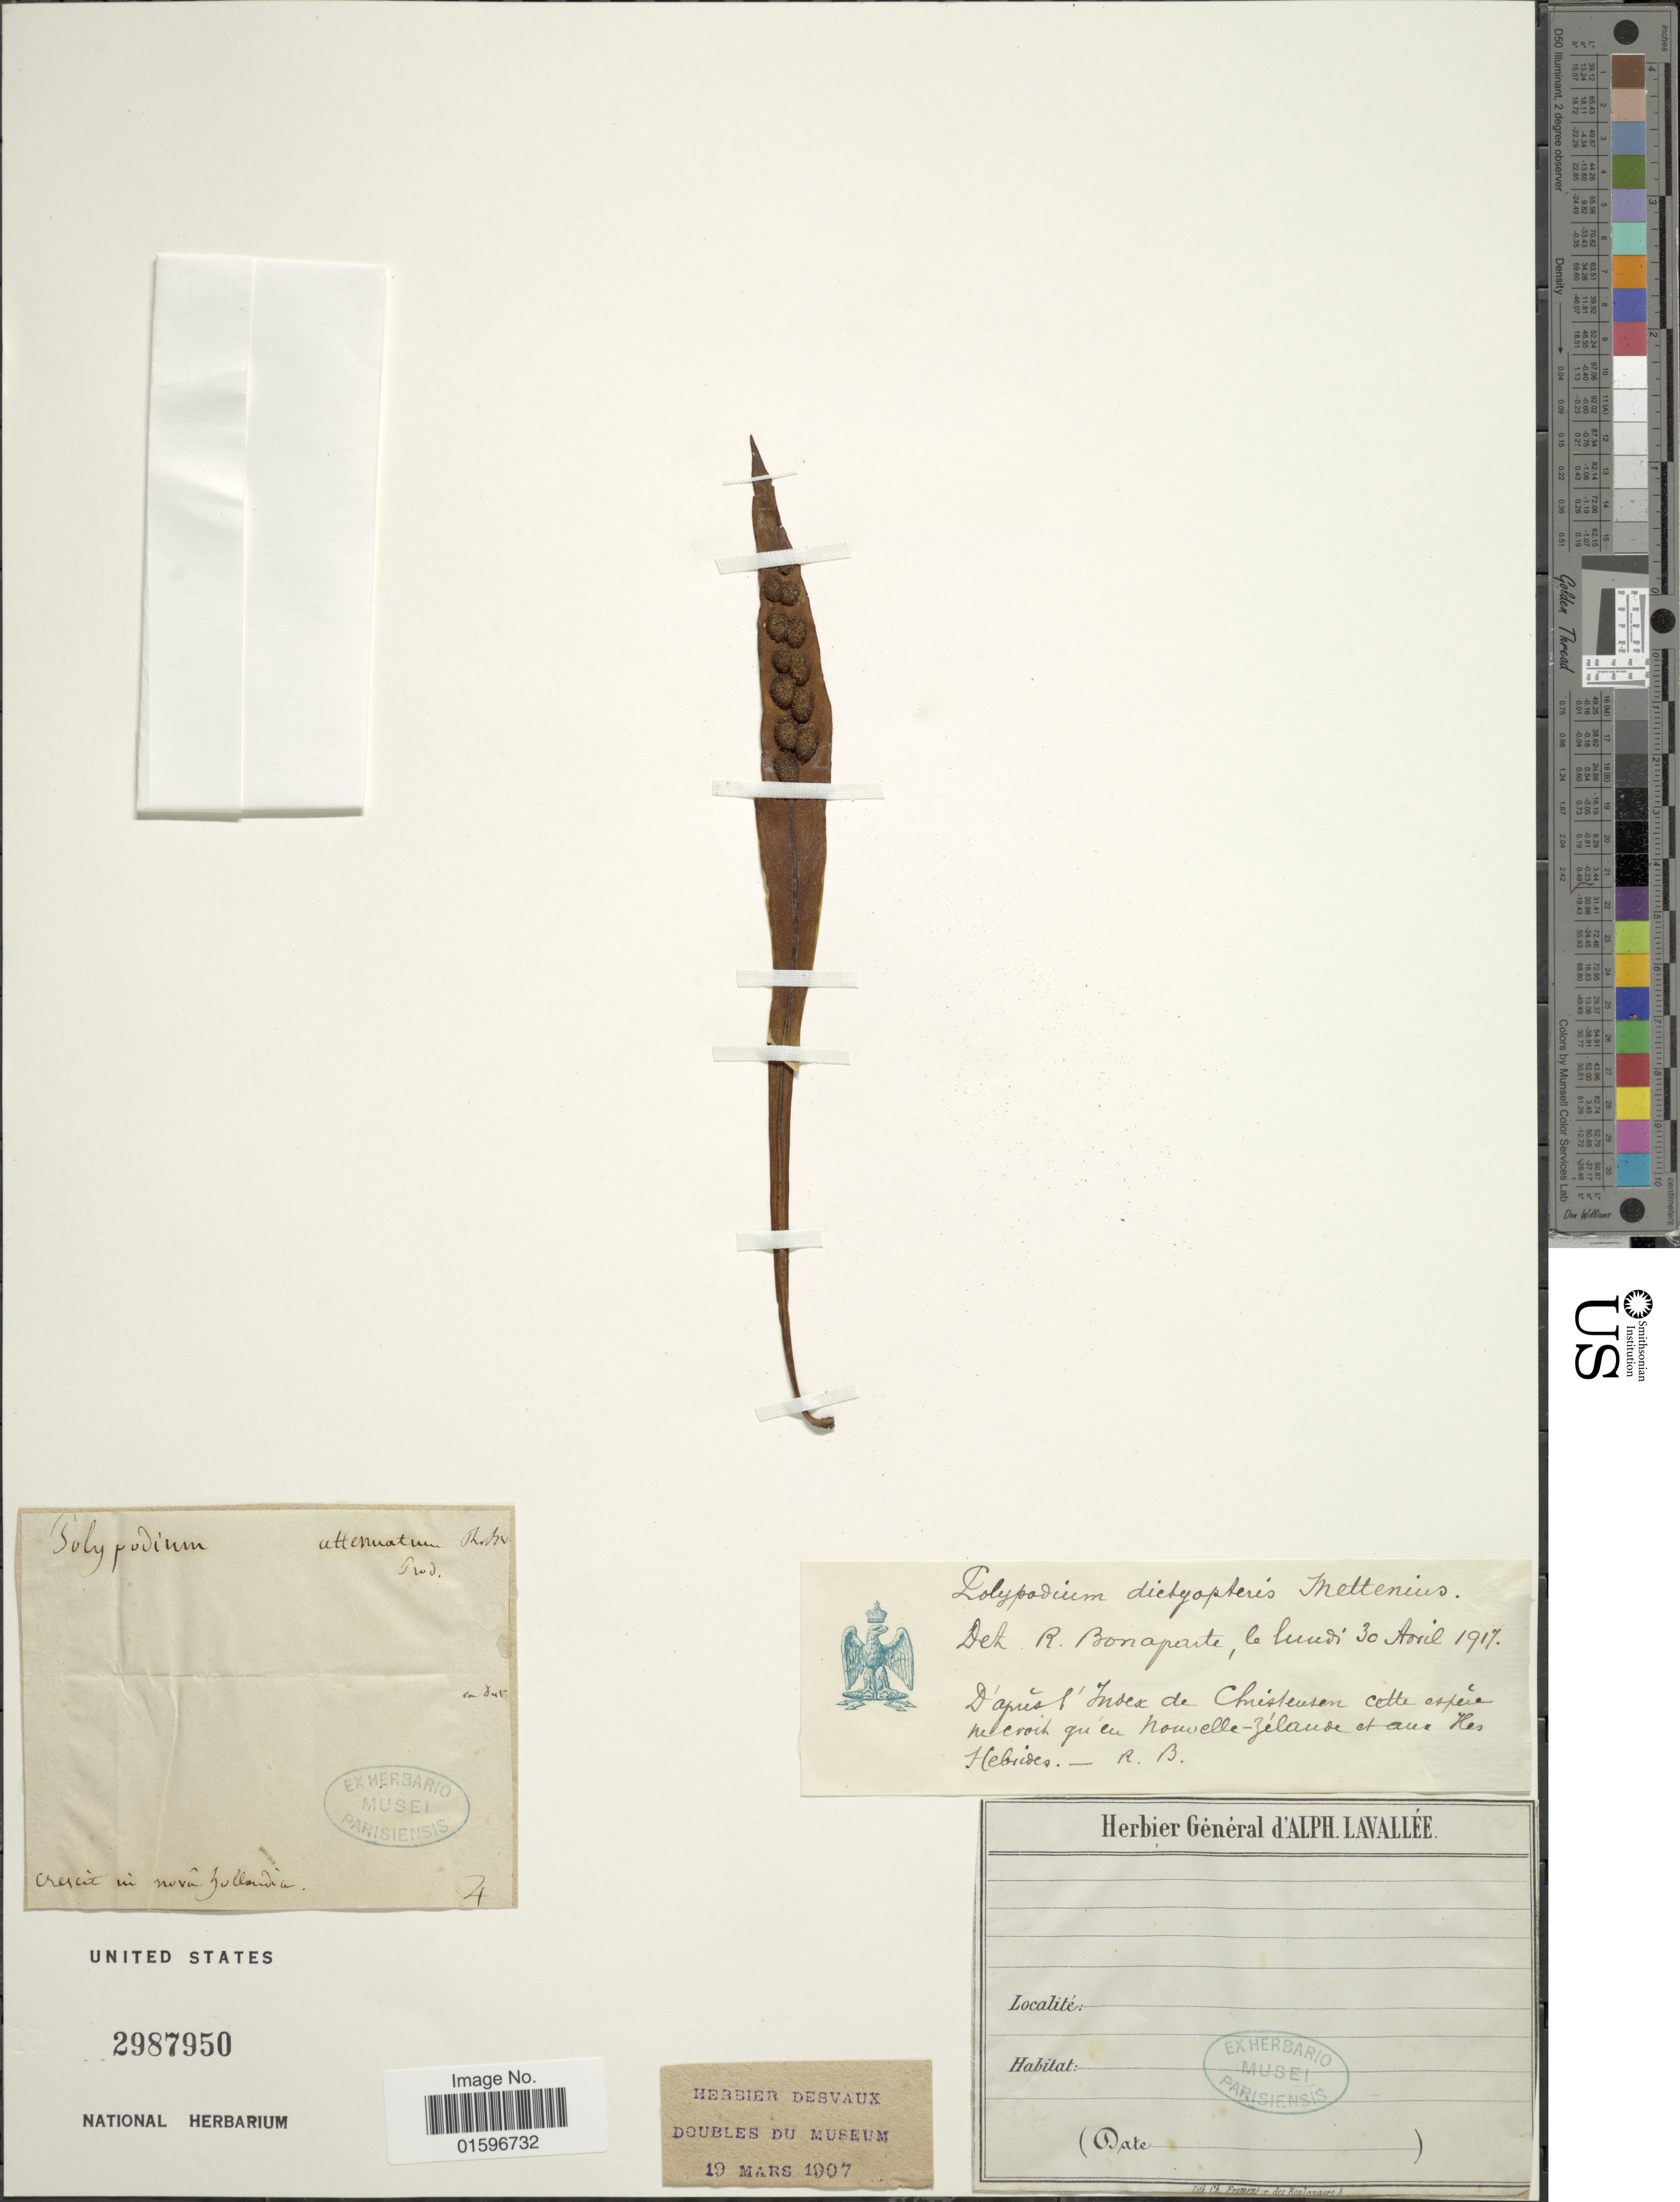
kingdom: Plantae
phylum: Tracheophyta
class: Polypodiopsida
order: Polypodiales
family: Polypodiaceae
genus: Polypodium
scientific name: Polypodium dictyopteris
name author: Mett.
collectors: ex herb. Mus. Paris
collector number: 4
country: New Zealand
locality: Nouvelle-Zelande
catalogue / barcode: US 2987950